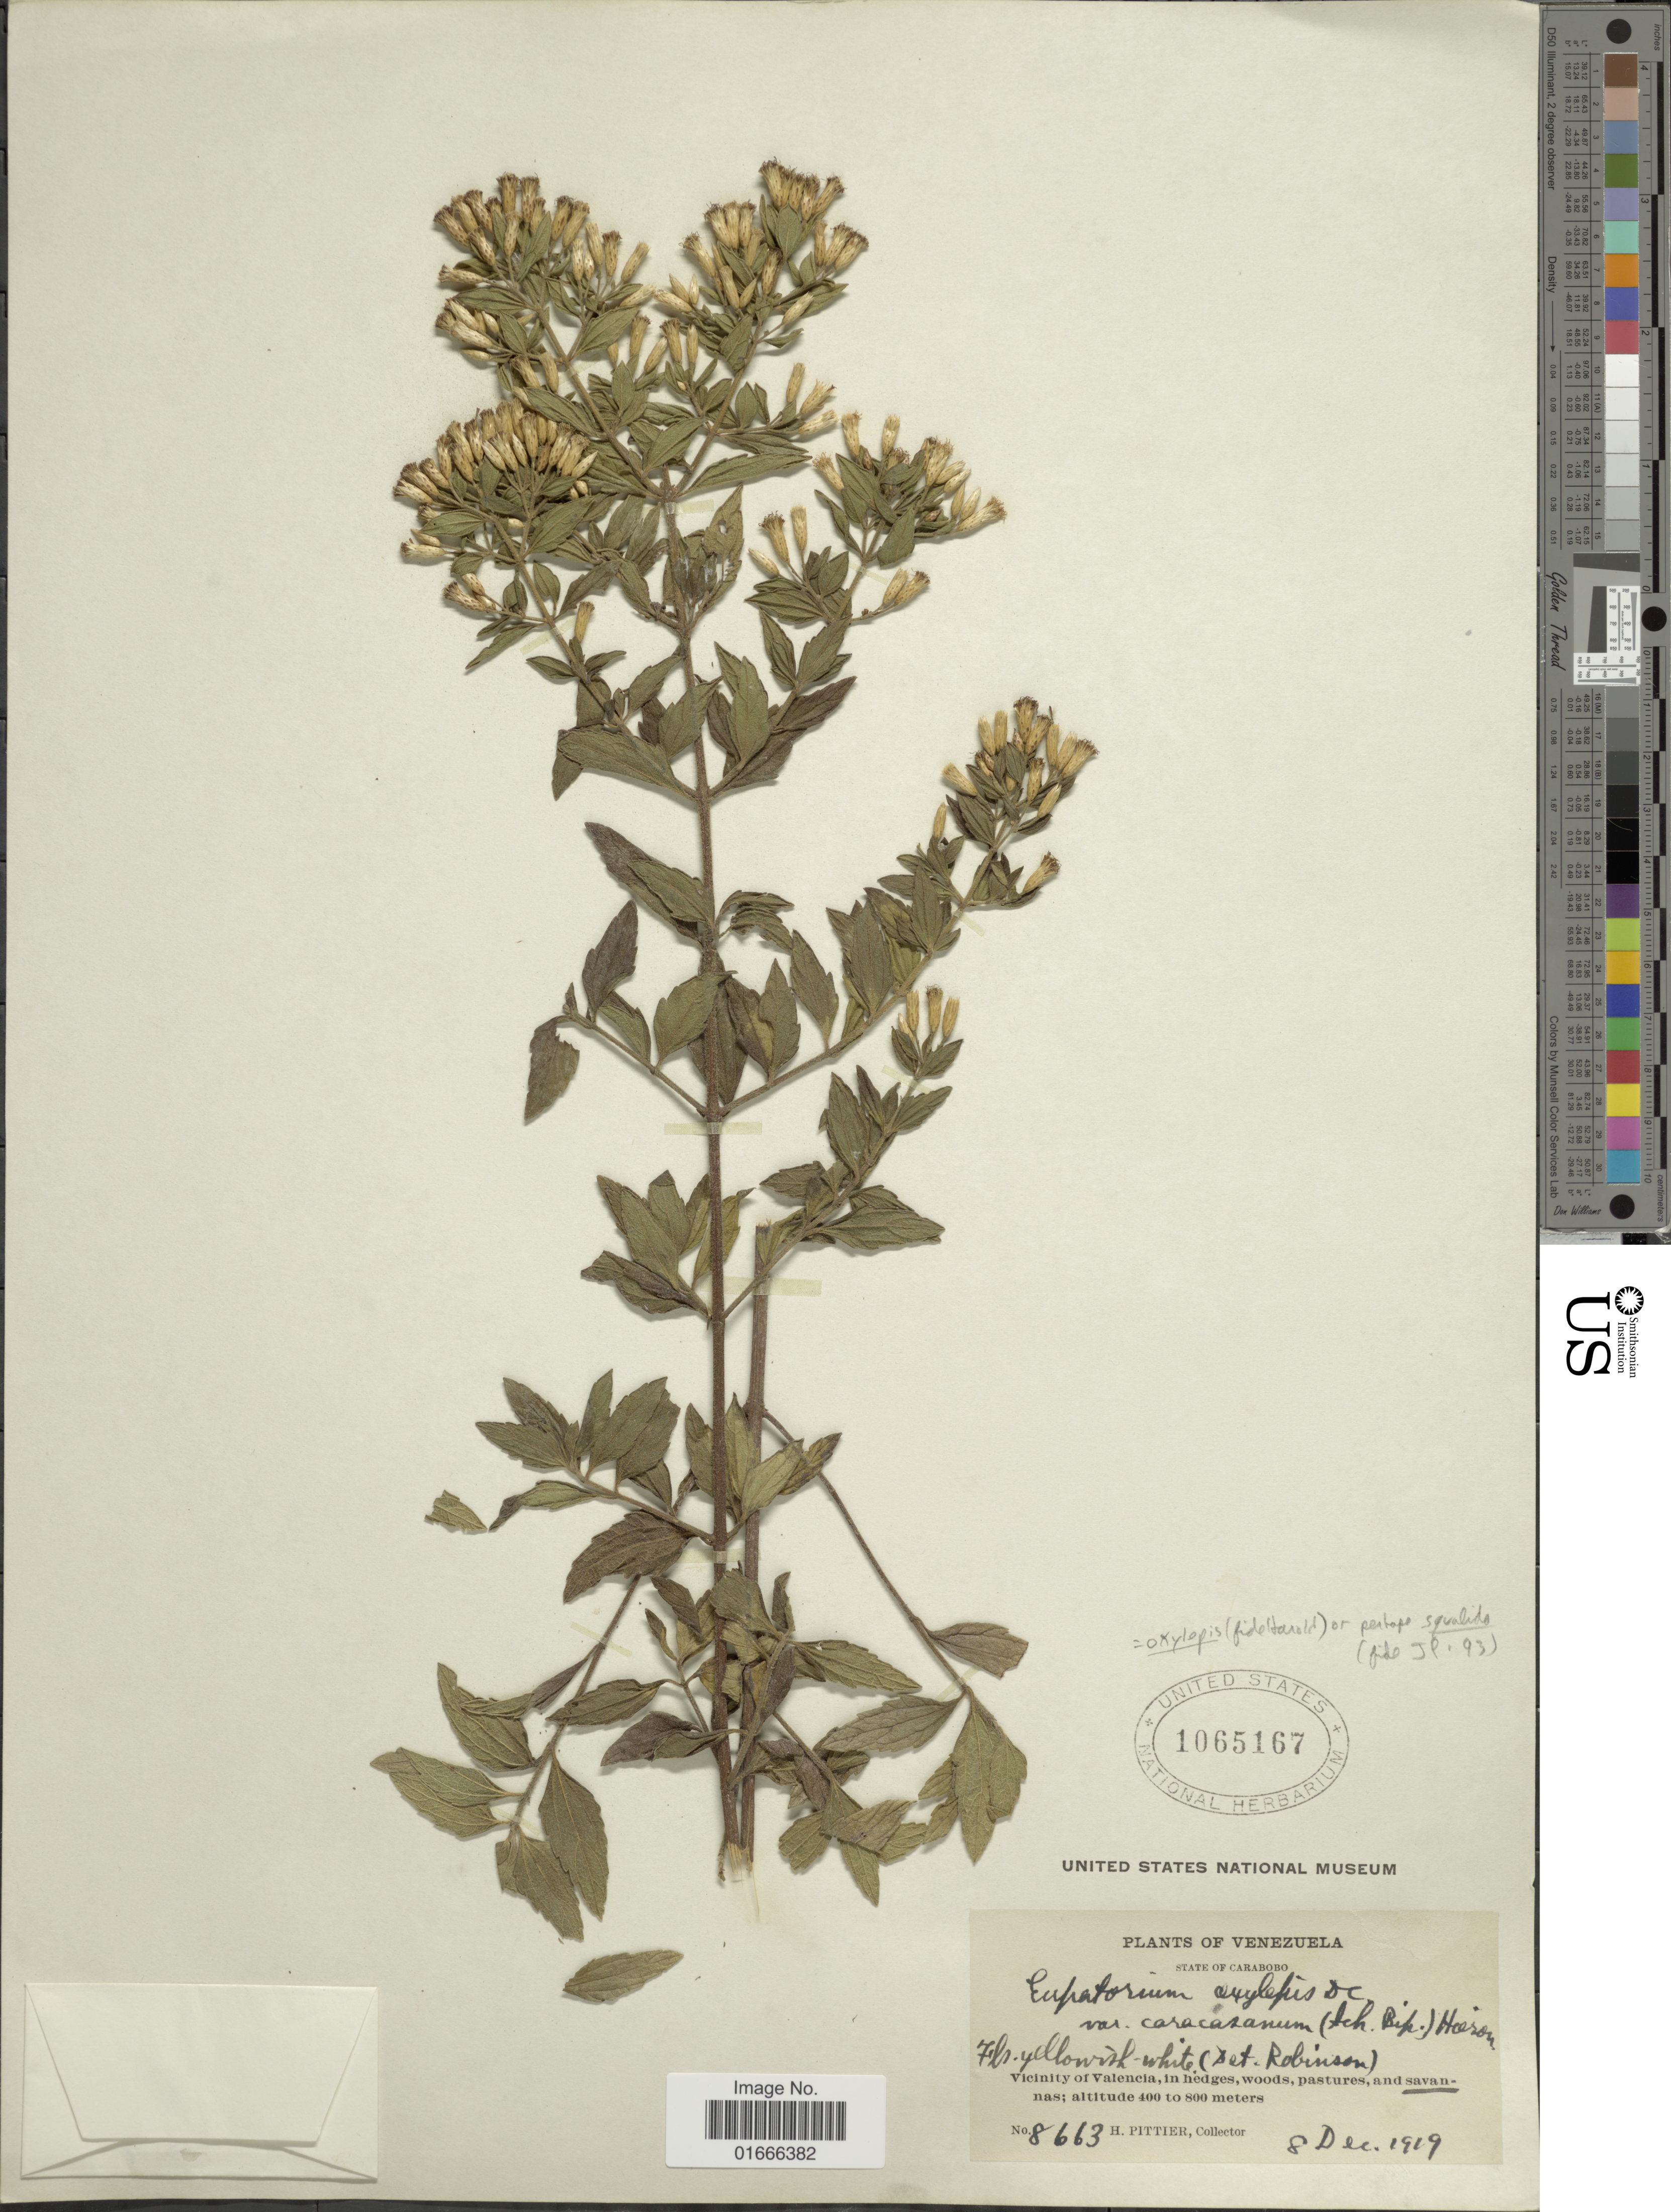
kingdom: Plantae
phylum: Tracheophyta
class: Magnoliopsida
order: Asterales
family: Asteraceae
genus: Chromolaena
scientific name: Chromolaena oxylepis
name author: (DC.) R.M. King & H. Rob.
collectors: H. F. Pittier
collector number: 8663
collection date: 1919-12-08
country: Venezuela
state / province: Carabobo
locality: Vicinity of Valencia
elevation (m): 400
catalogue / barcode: US 1065167